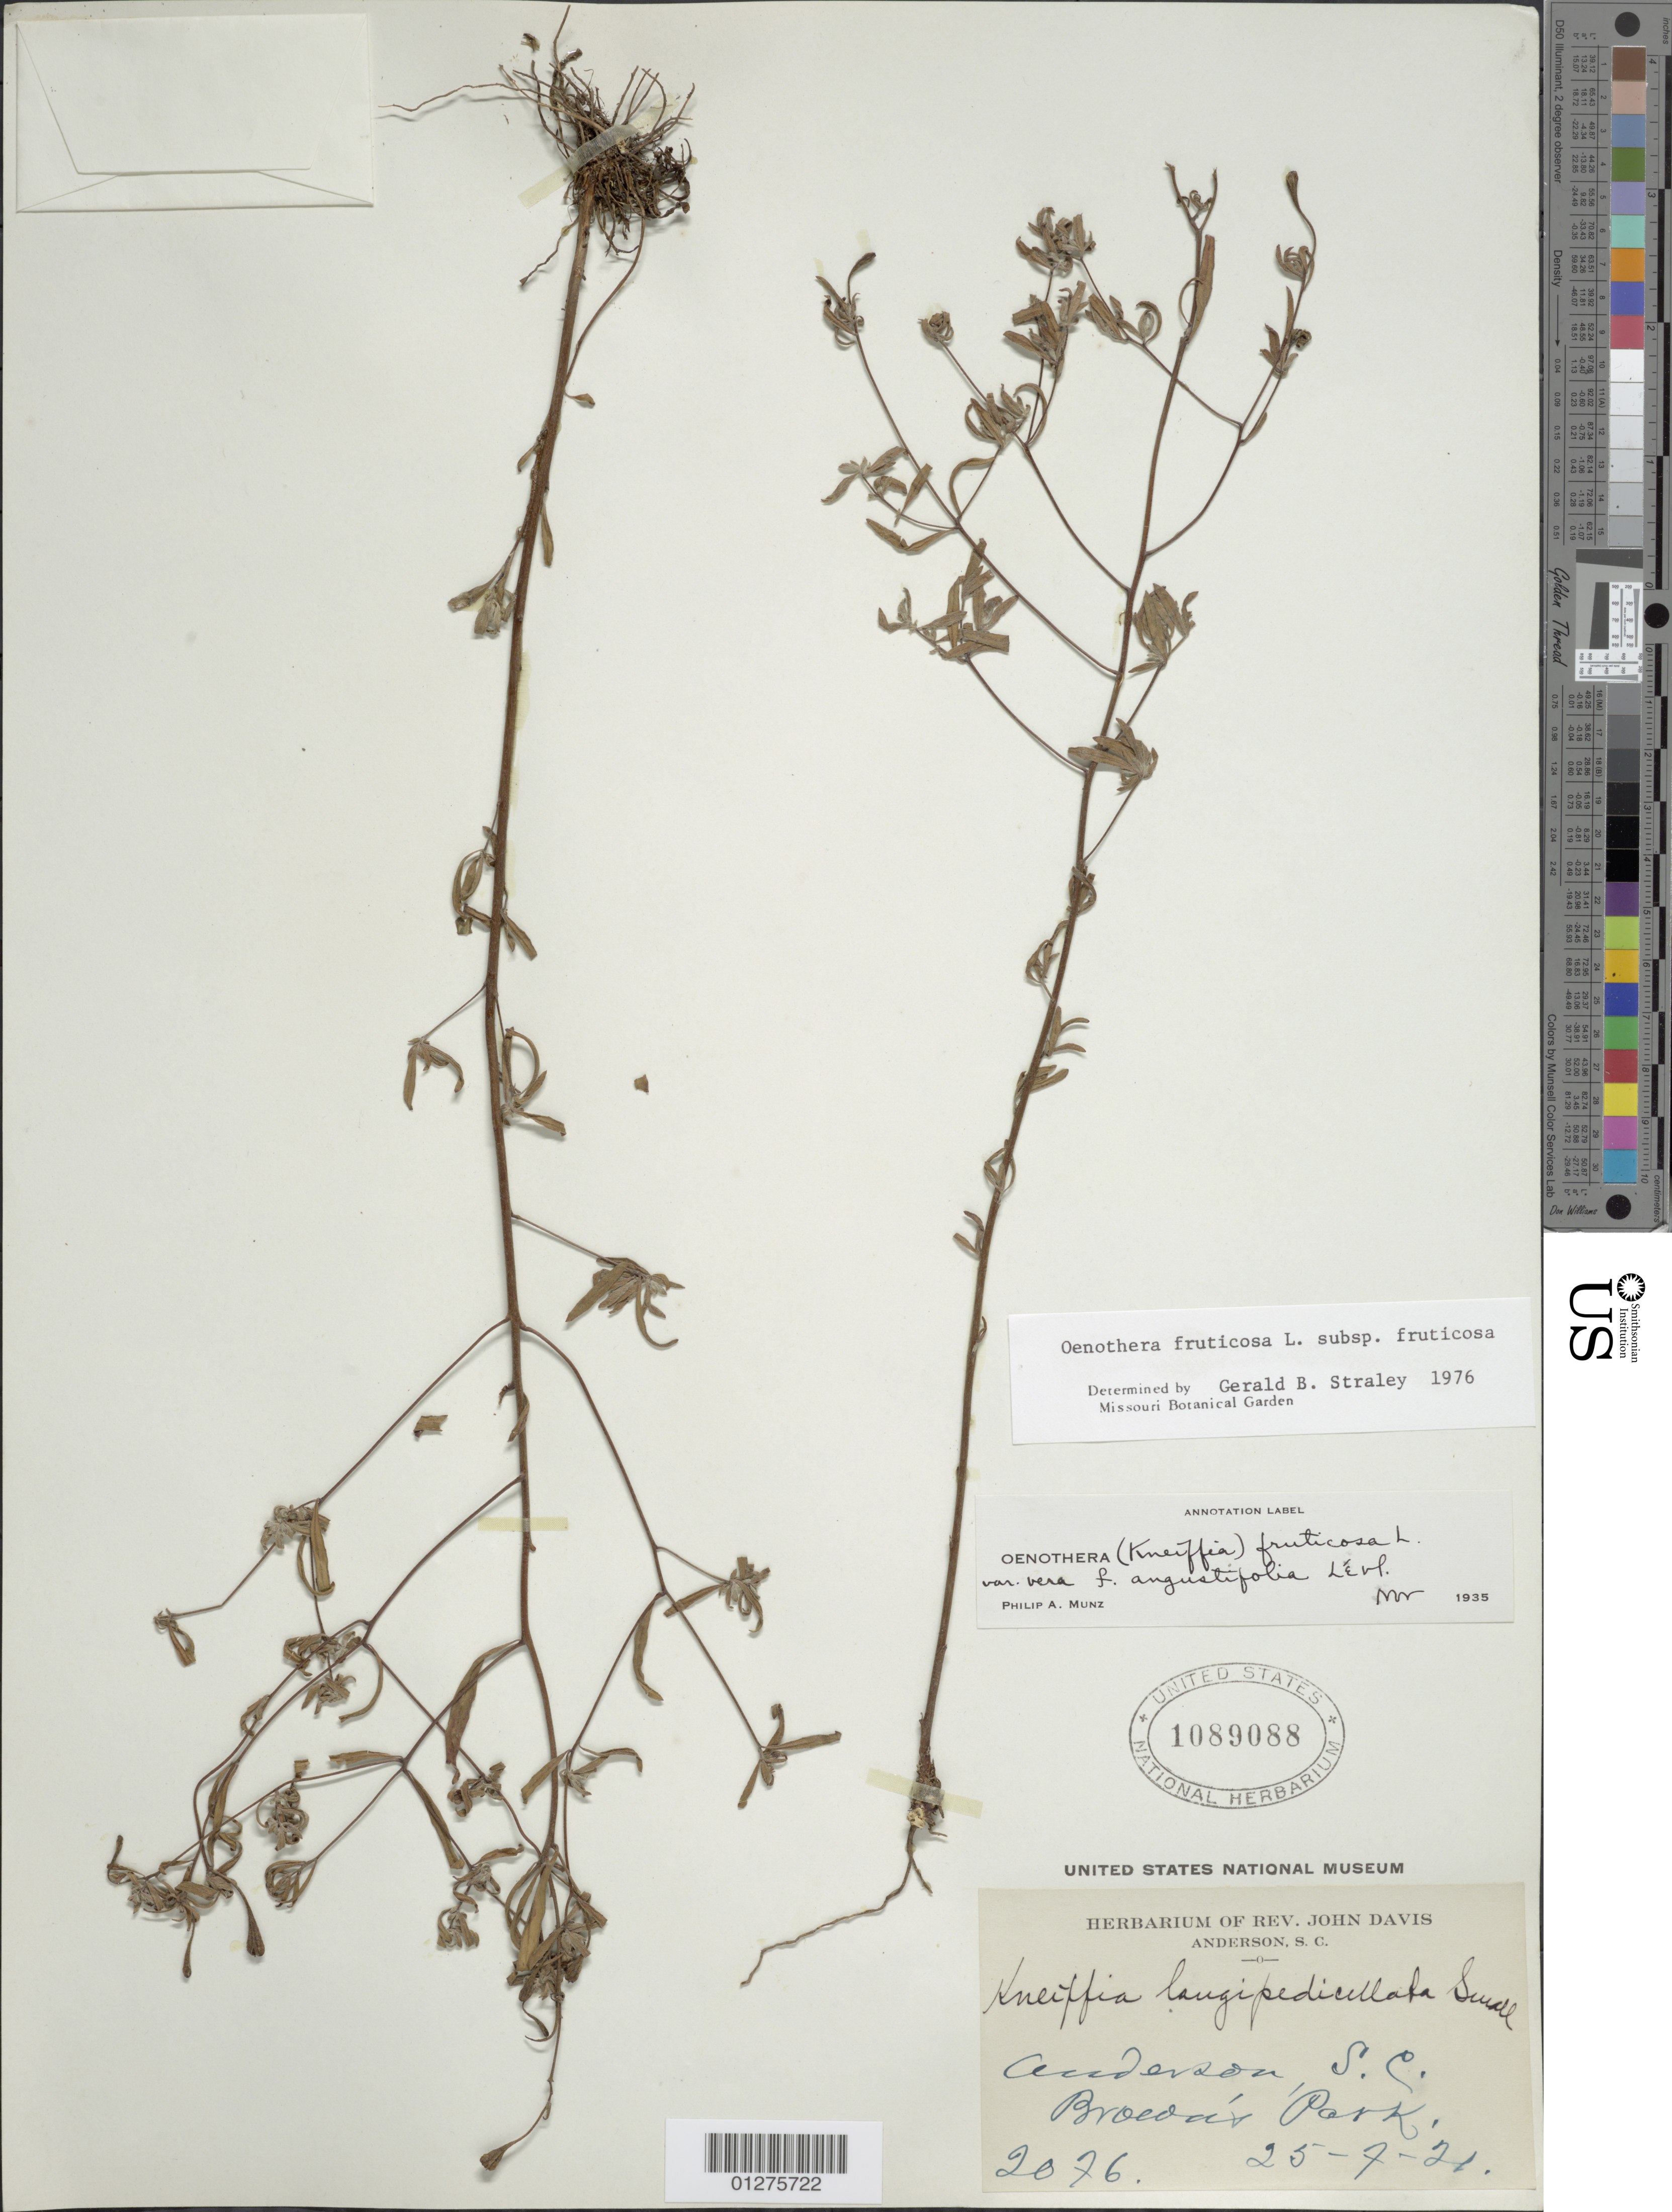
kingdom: Plantae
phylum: Tracheophyta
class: Magnoliopsida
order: Myrtales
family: Onagraceae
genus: Oenothera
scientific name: Oenothera fruticosa subsp. fruticosa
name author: L.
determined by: Straley, G. B.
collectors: ex herb. Rev. John Davis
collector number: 2076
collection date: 1921-07-25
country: United States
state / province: South Carolina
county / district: Anderson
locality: ?? Park, Anderson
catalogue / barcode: US 1089088